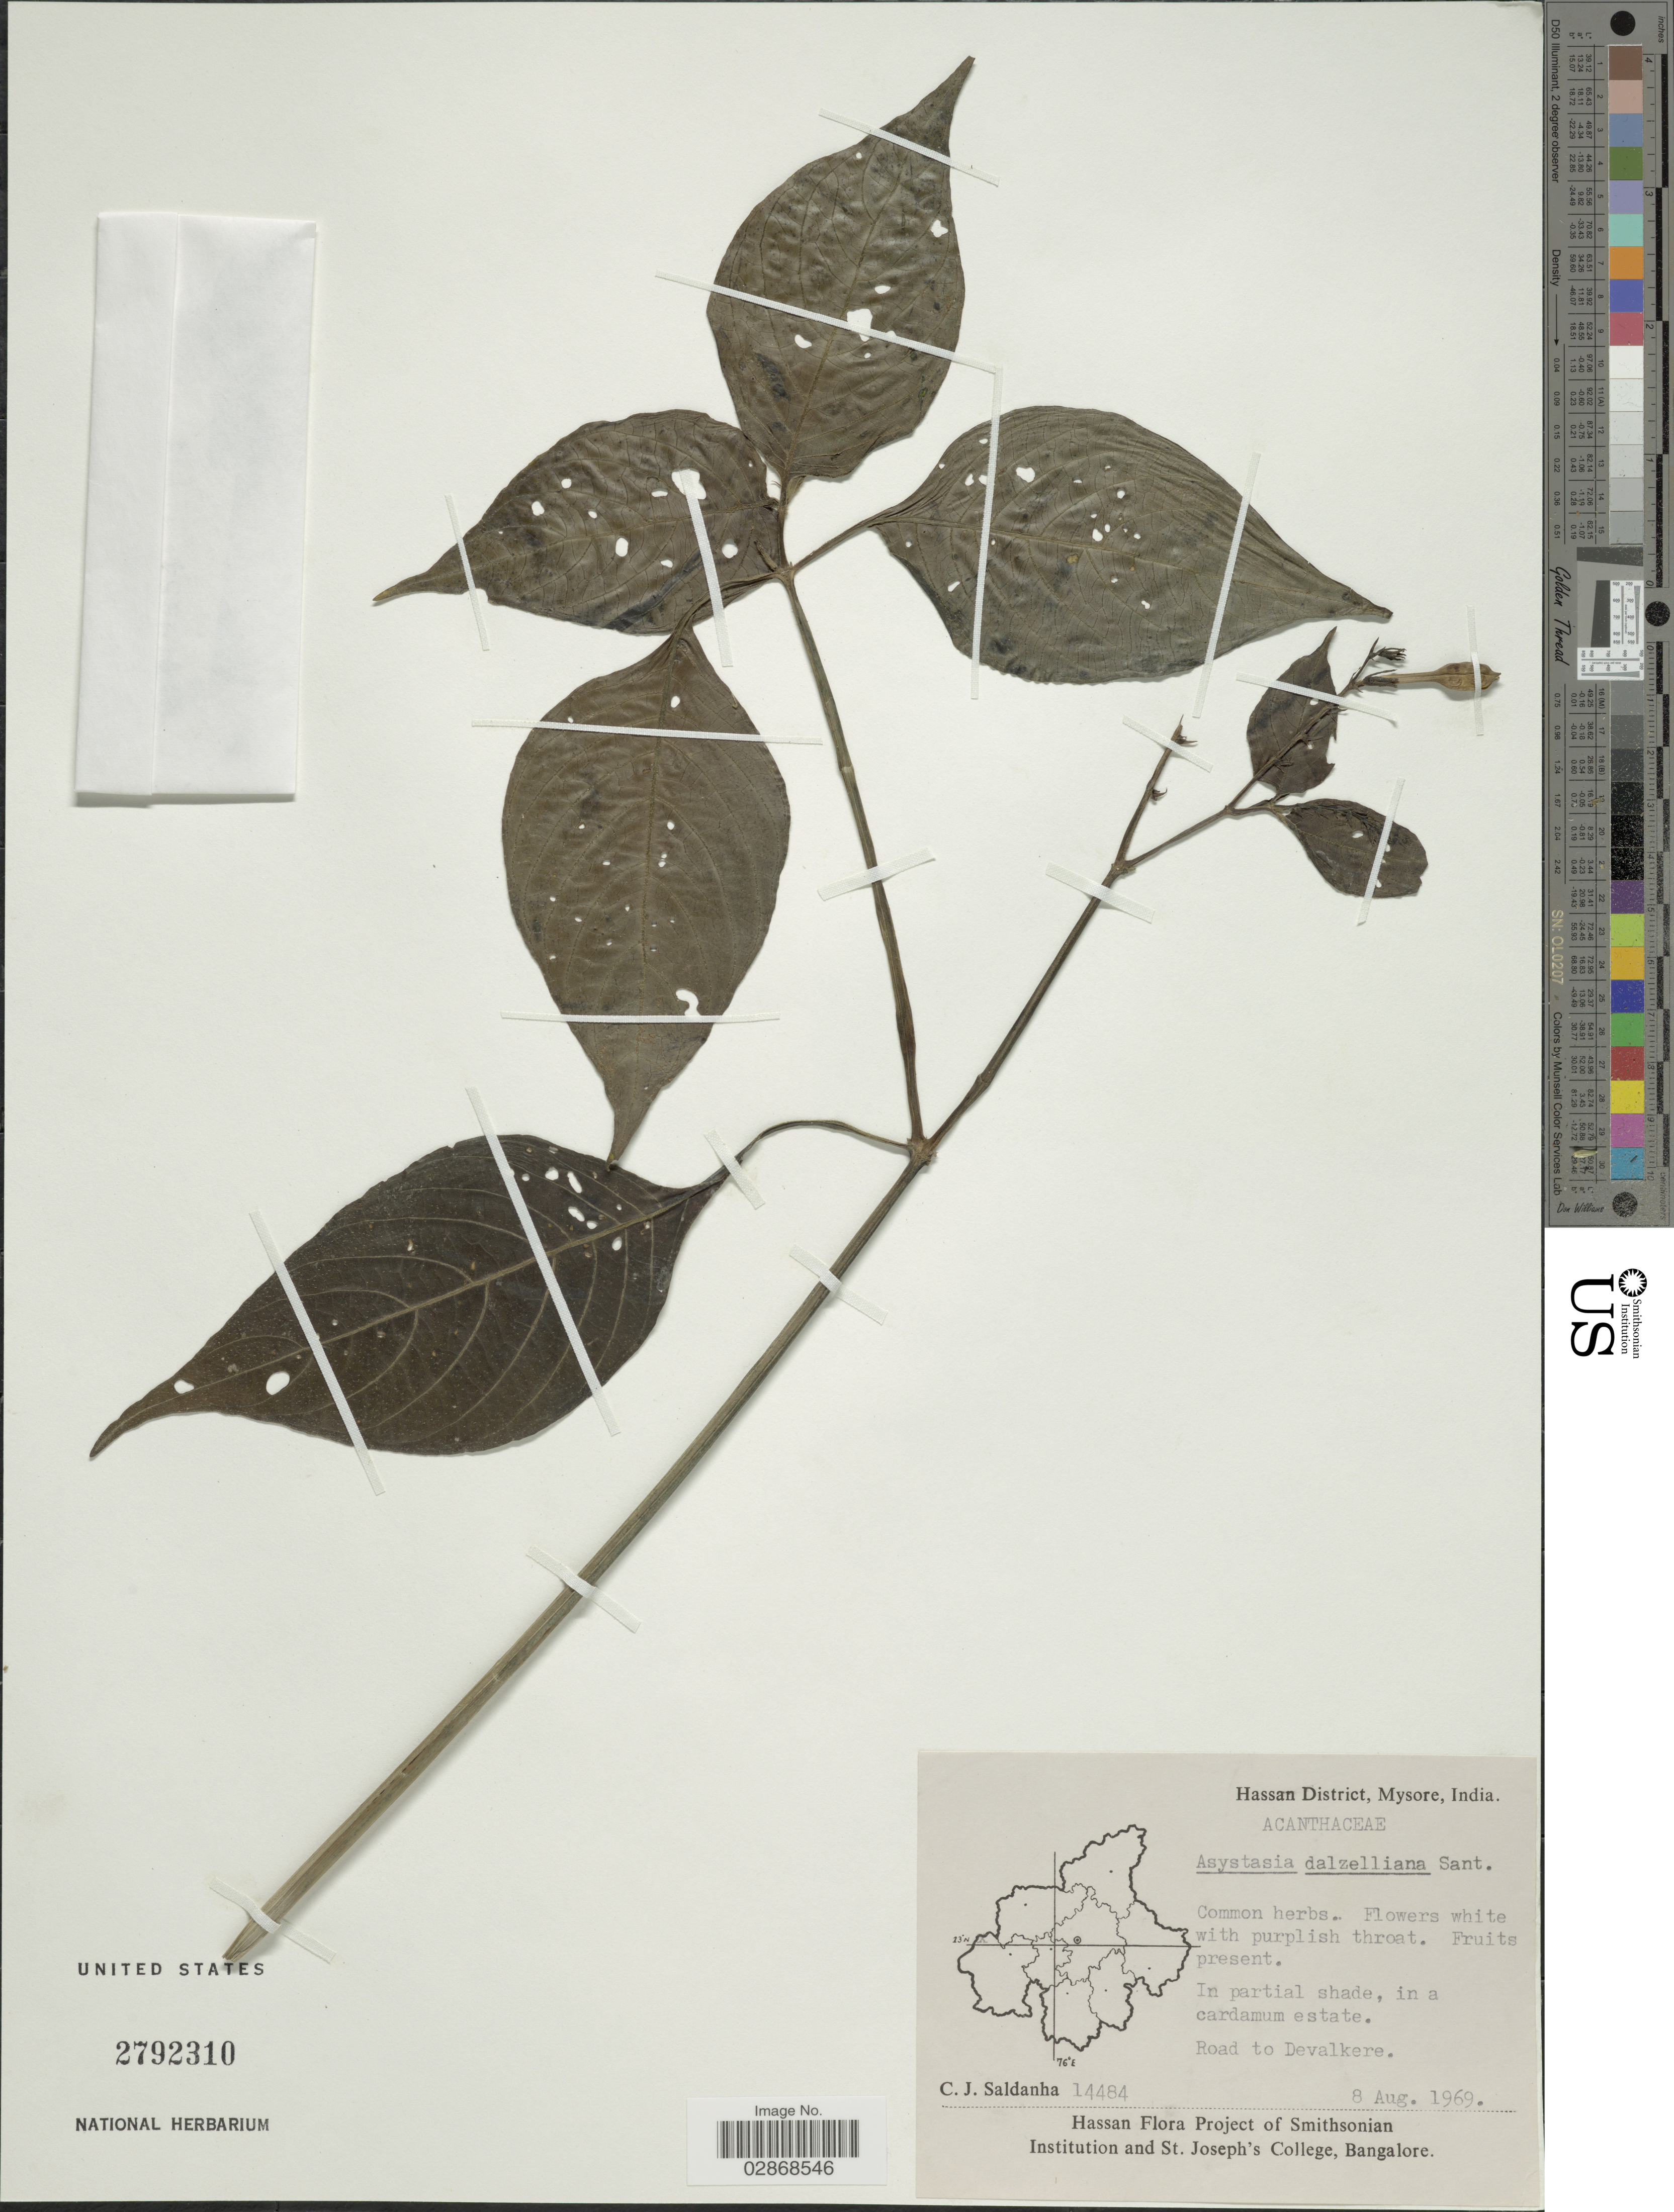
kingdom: Plantae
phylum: Tracheophyta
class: Magnoliopsida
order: Lamiales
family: Acanthaceae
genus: Asystasia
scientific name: Asystasia dalzelliana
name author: Santapau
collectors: C. J. Saldanha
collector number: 14484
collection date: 1969-08-08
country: India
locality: Hassan District, Mysore. Road to Devalkere.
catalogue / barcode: US 2792310